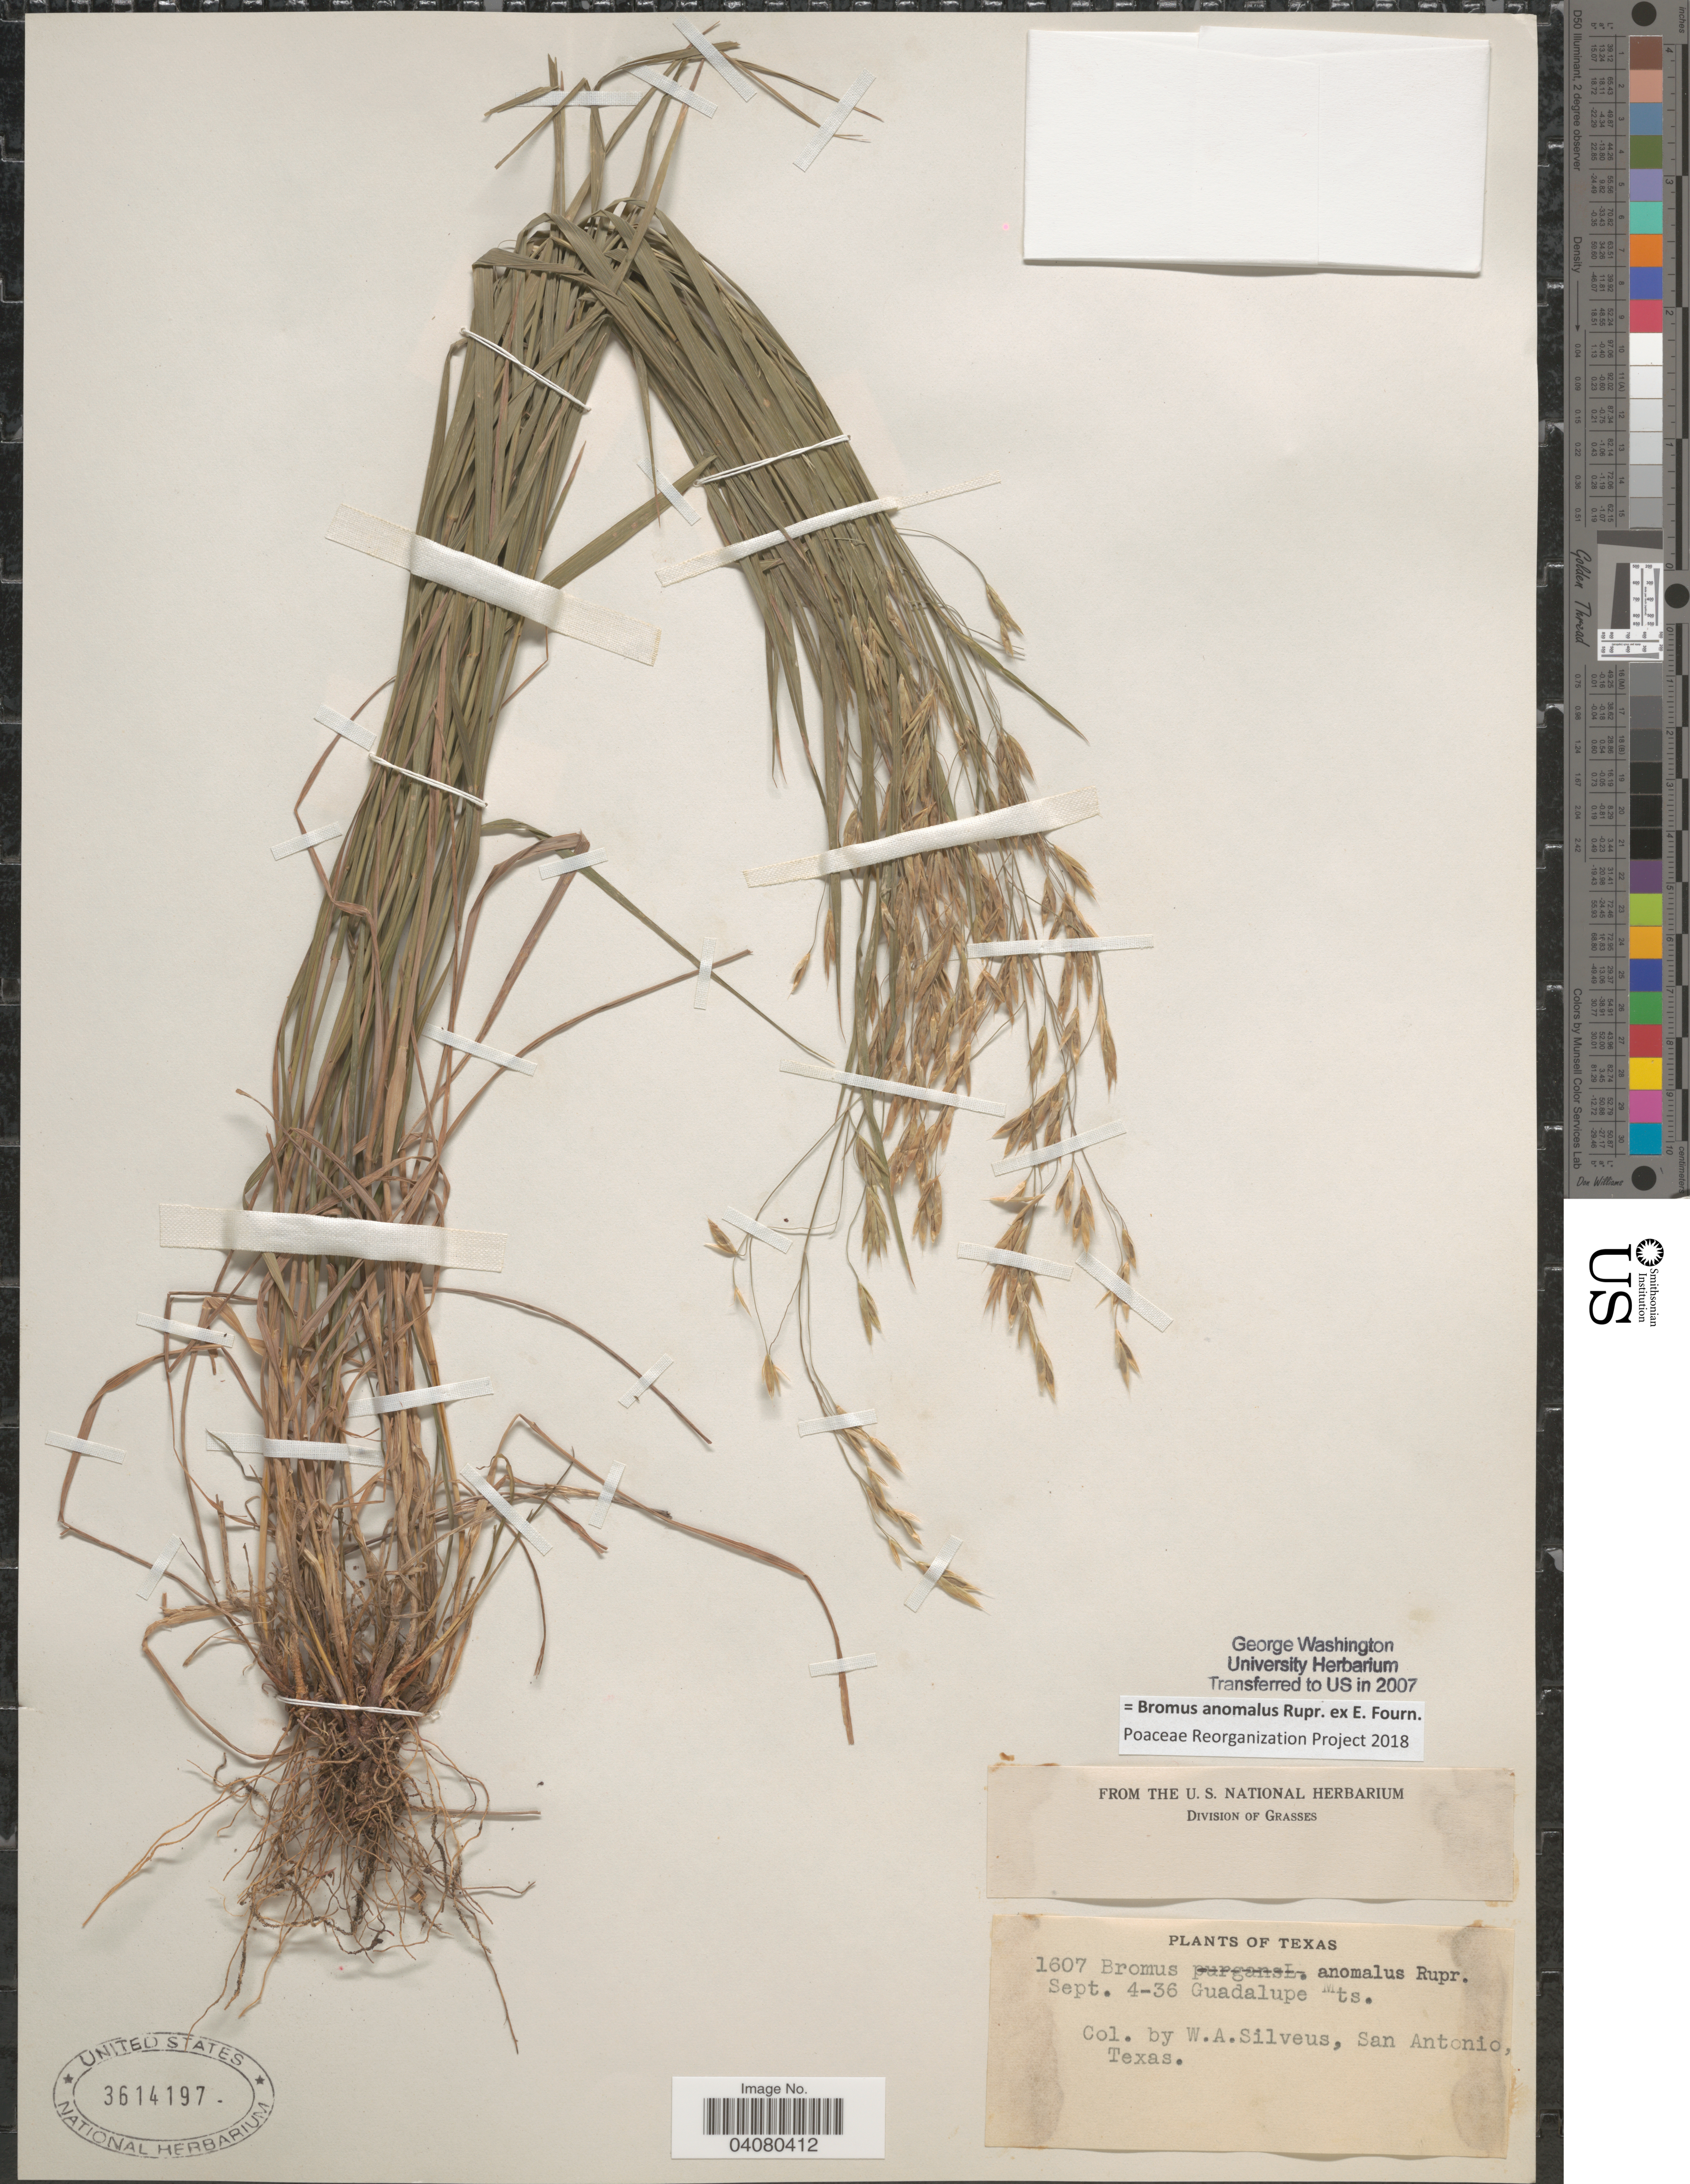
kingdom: Plantae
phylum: Tracheophyta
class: Liliopsida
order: Poales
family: Poaceae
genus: Bromus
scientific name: Bromus anomalus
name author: Rupr. ex E. Fourn.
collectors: W. Silveus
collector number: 1607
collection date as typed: Transcribed d/m/y: 4/9/36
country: United States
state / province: Texas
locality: Guadalupe Mts.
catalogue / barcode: US 3614197